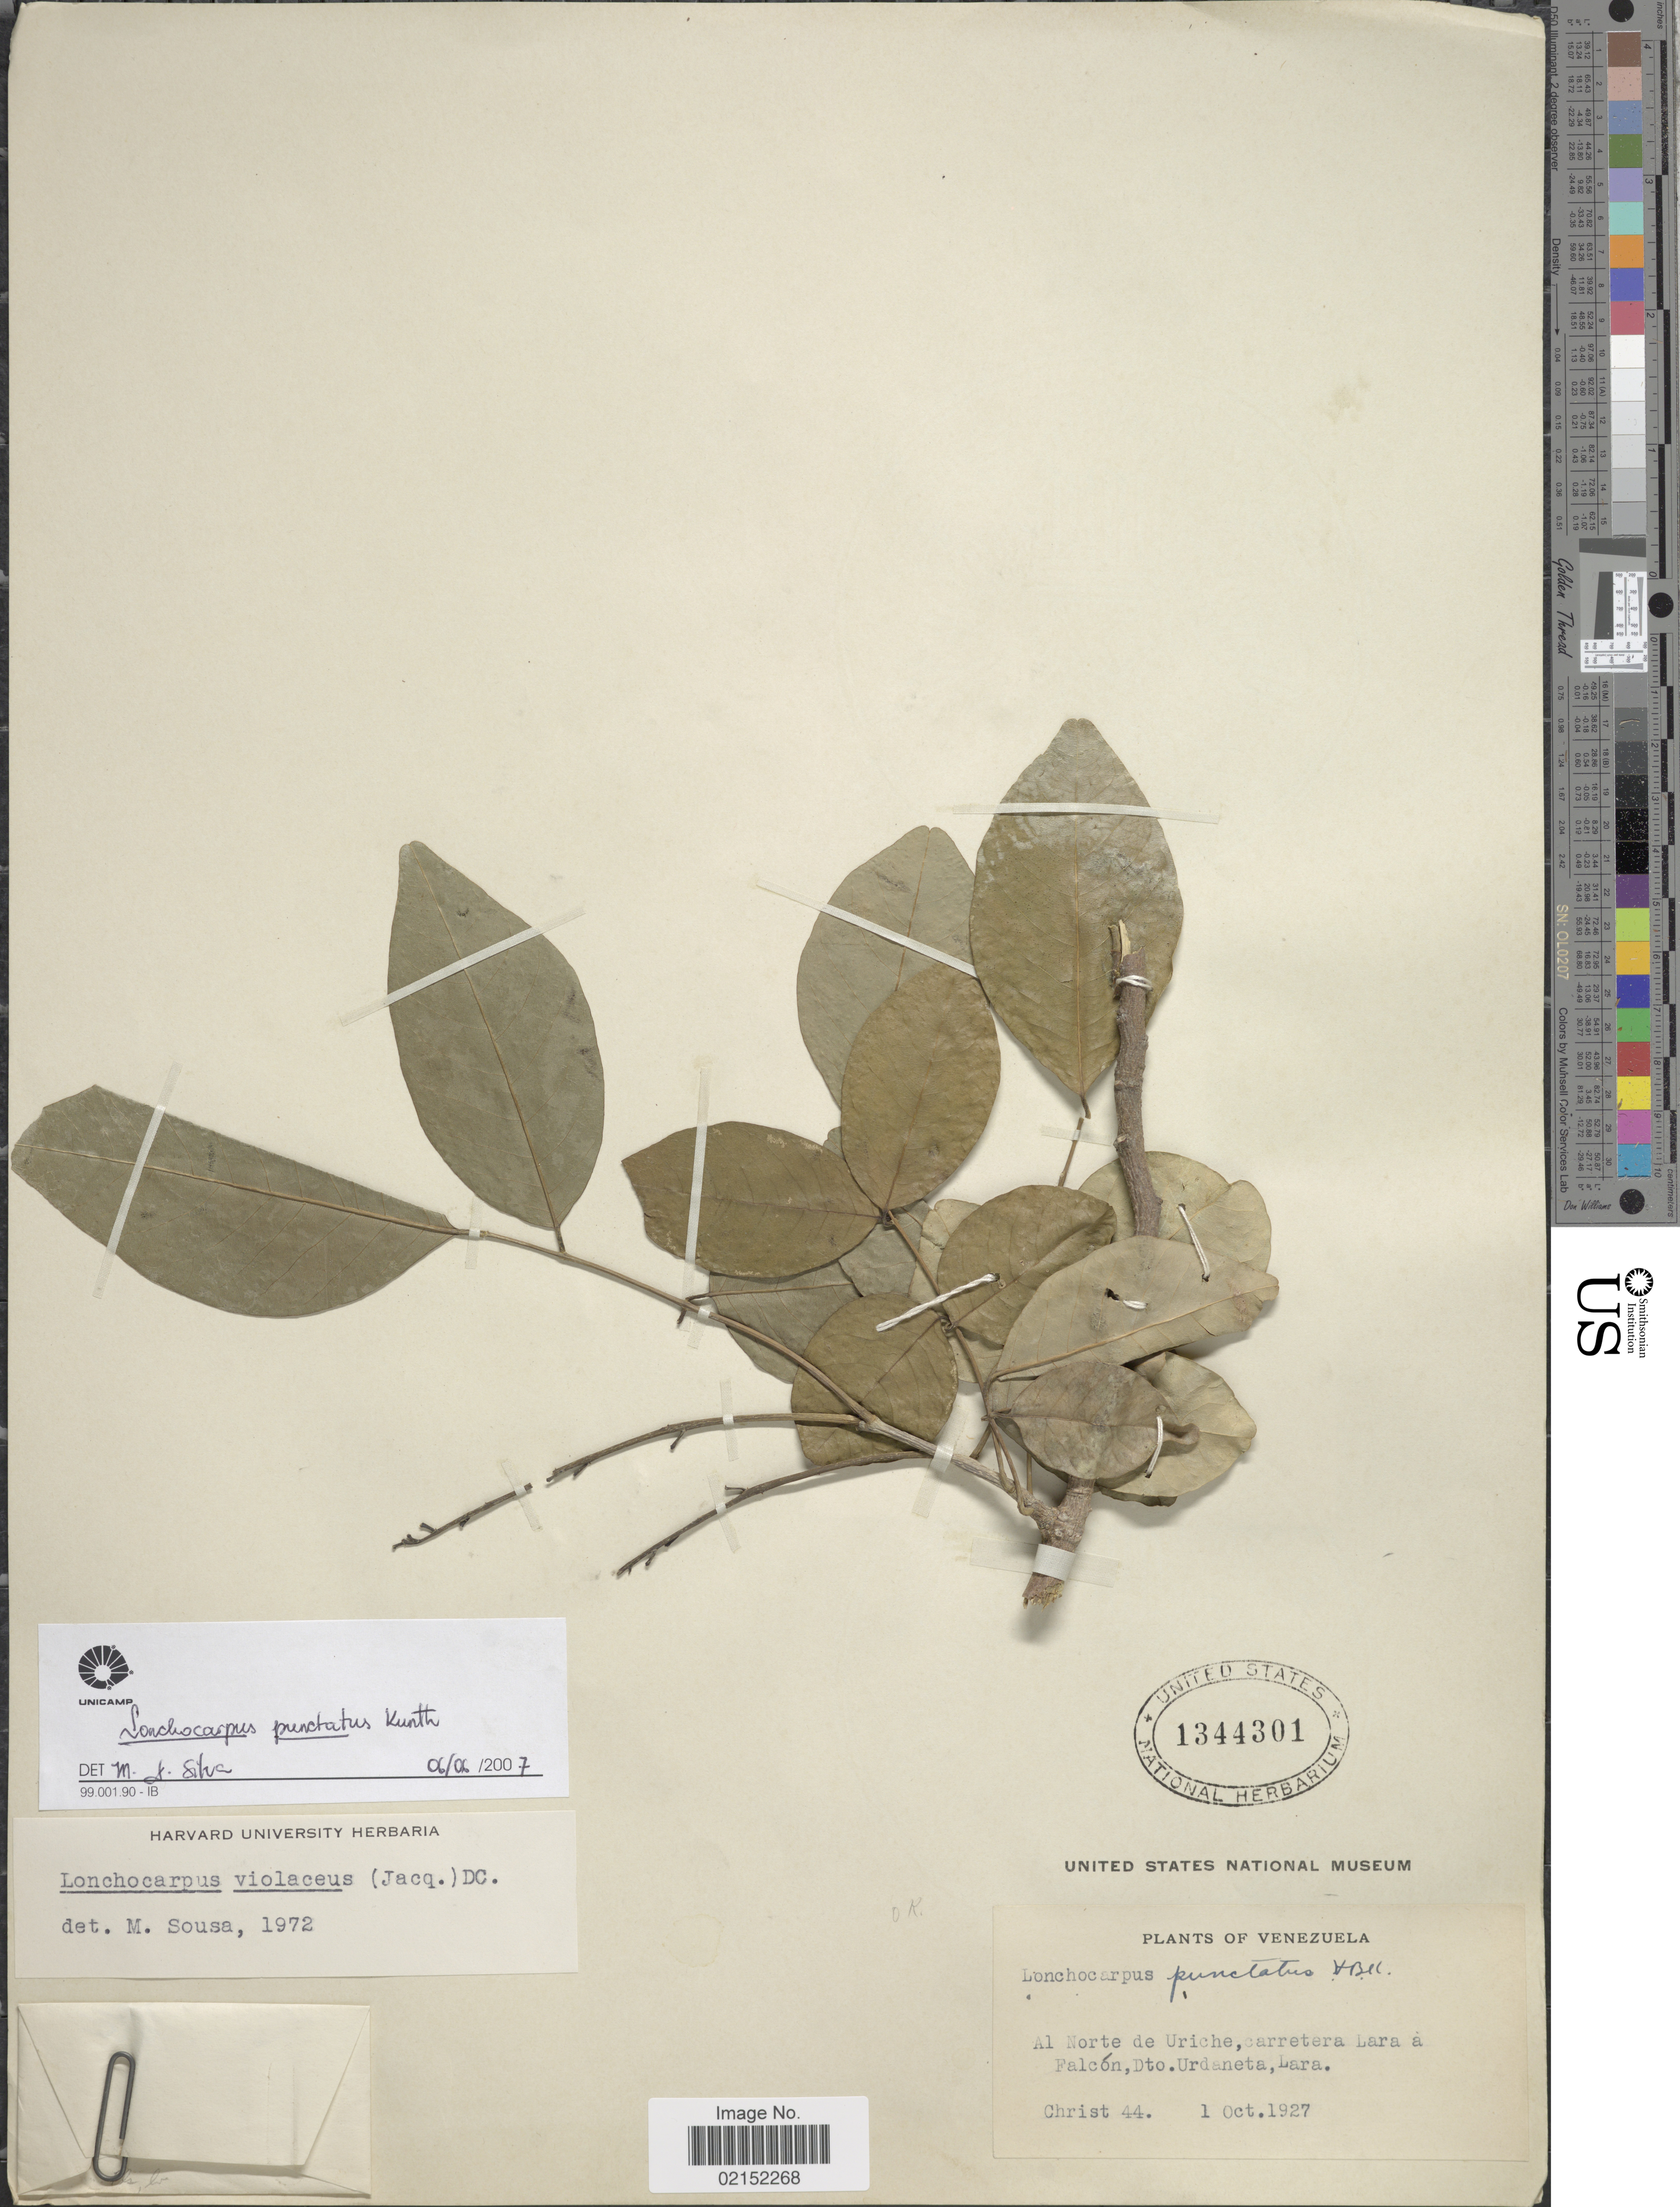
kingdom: Plantae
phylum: Tracheophyta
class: Magnoliopsida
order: Fabales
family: Fabaceae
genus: Lonchocarpus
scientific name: Lonchocarpus punctatus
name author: Kunth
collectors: Christ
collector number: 44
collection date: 1927-10-01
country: Venezuela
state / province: Lara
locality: Al norte de Uriche, carretera Lara a Falcon, Dto. Urdaneta, Lara.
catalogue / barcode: US 1344301